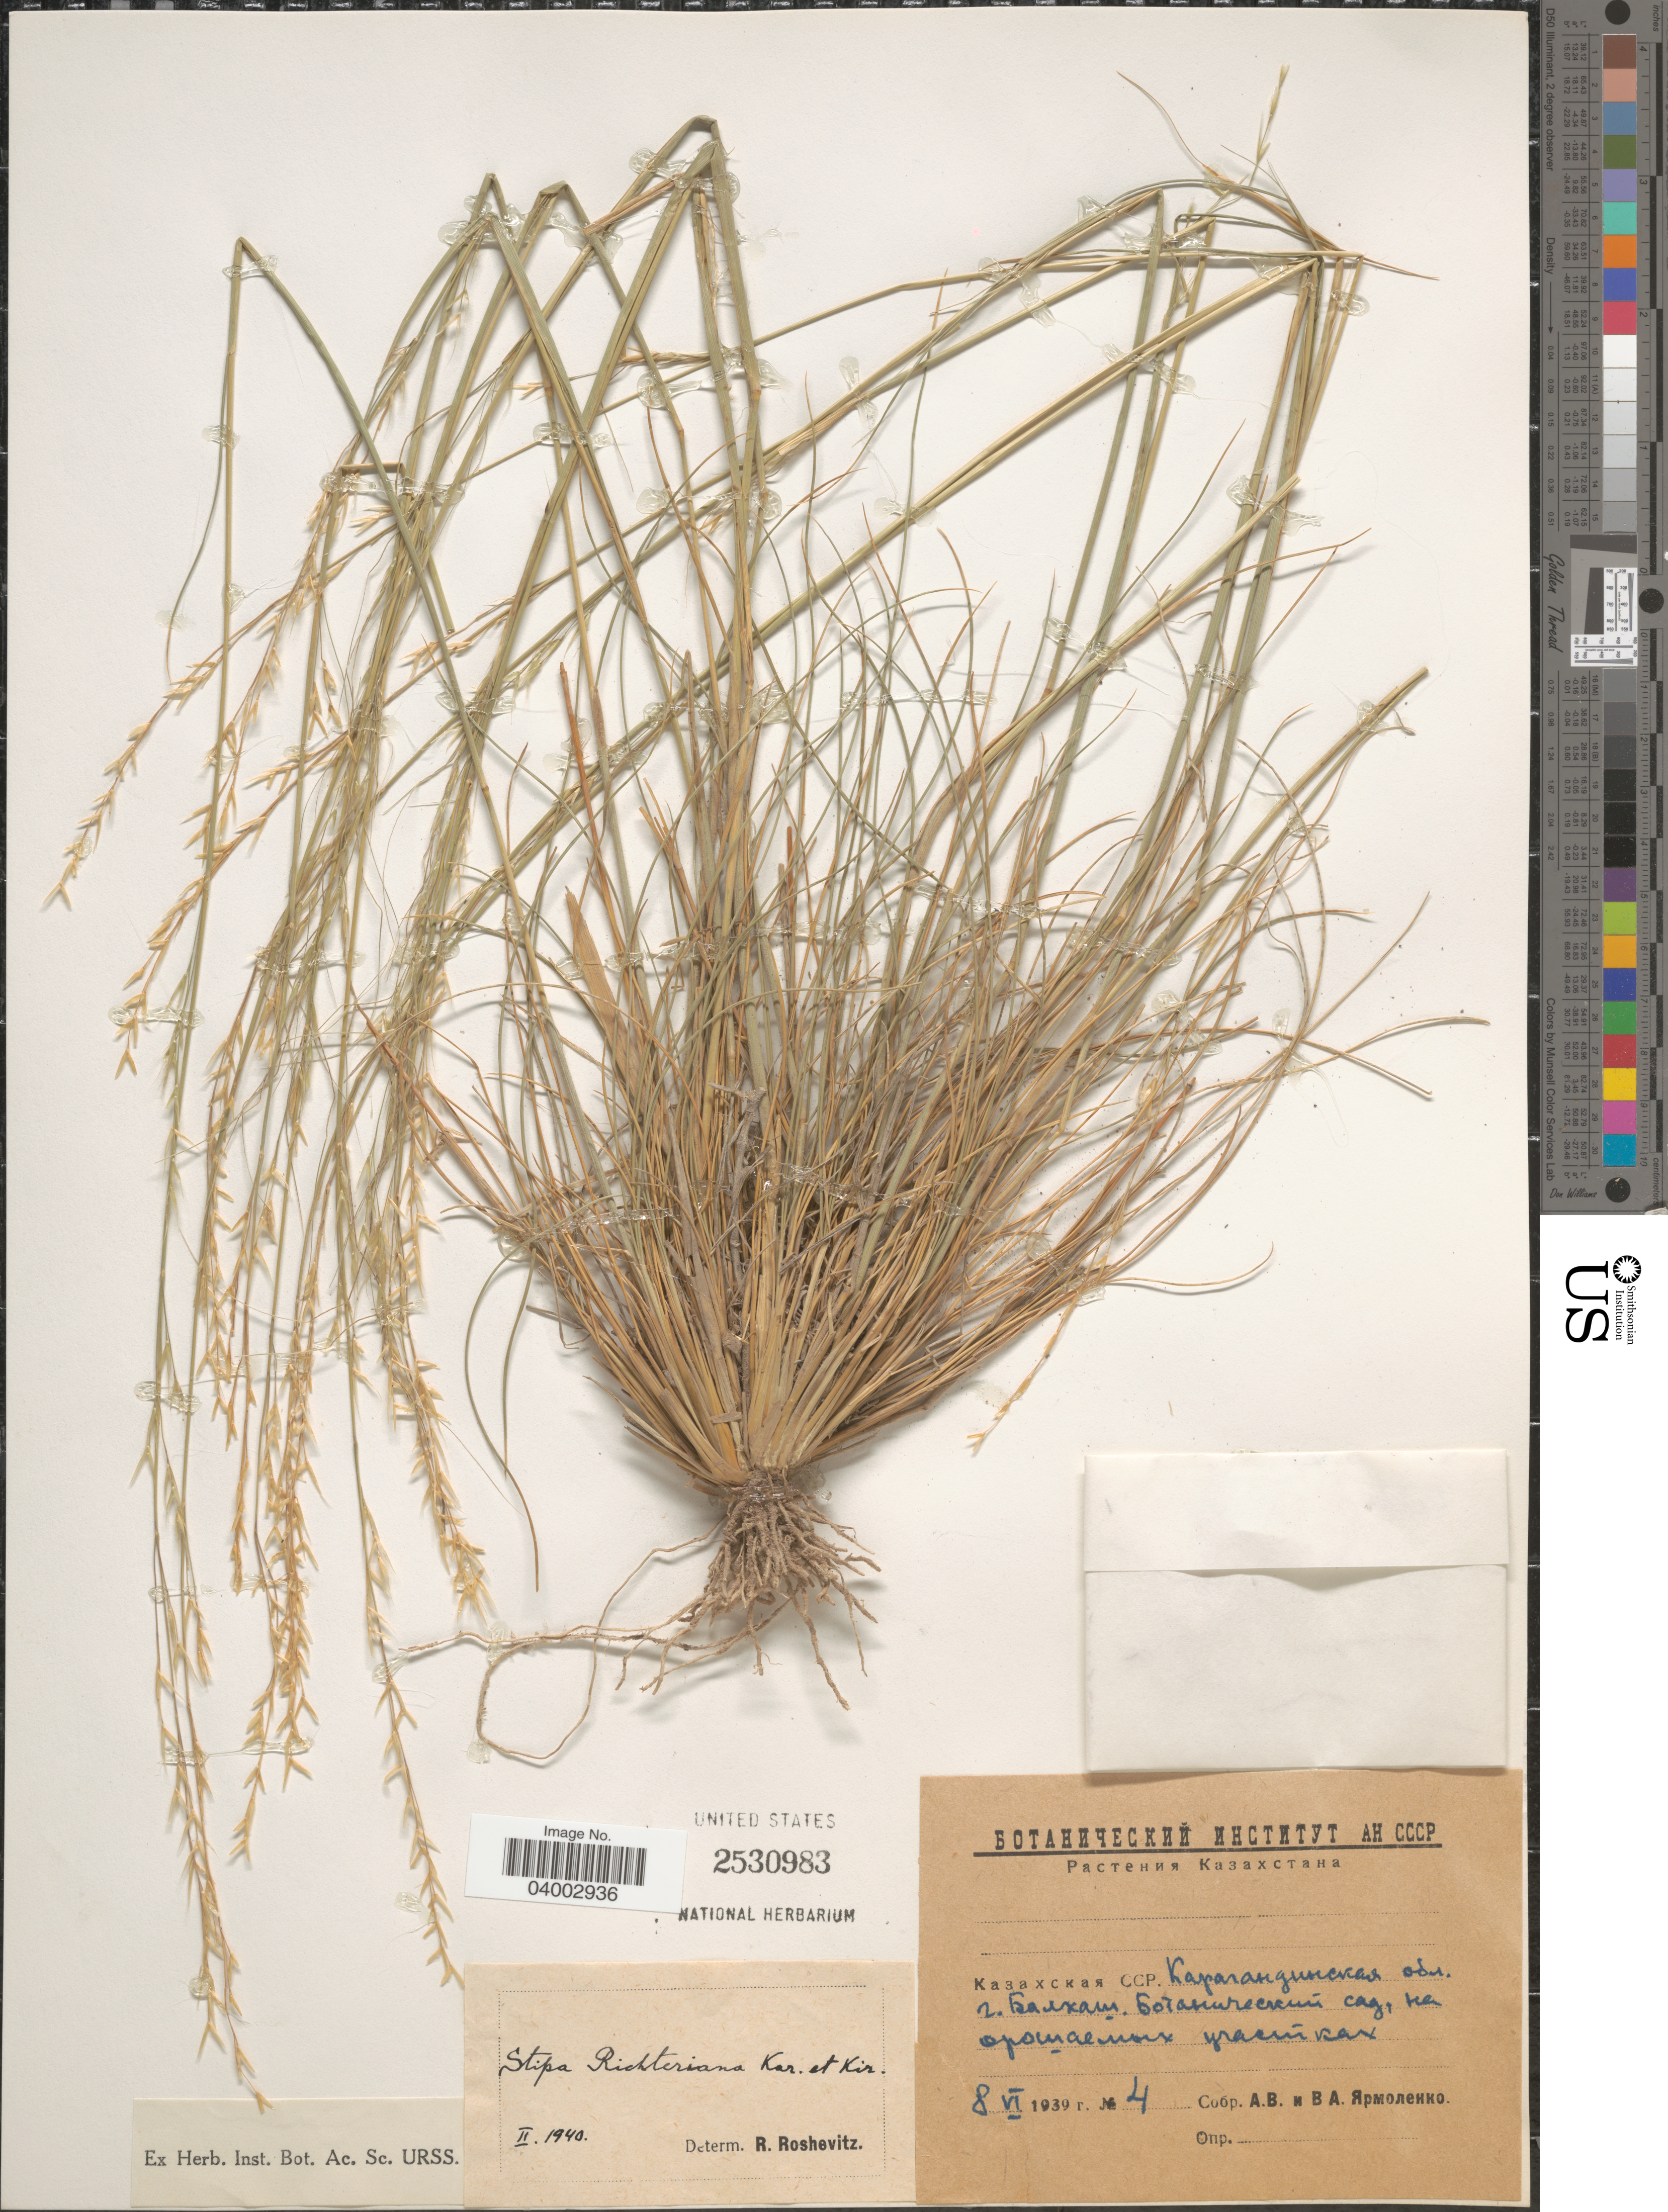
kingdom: Plantae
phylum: Tracheophyta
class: Liliopsida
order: Poales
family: Poaceae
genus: Stipa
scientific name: Stipa richterana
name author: Kar. & Kir.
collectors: A. Yarmolenko & V. Yarmolenko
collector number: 4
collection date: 1939-06-08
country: Kazakhstan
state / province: Qaraghandy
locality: Balkhash, botanical garden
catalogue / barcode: US 2530983